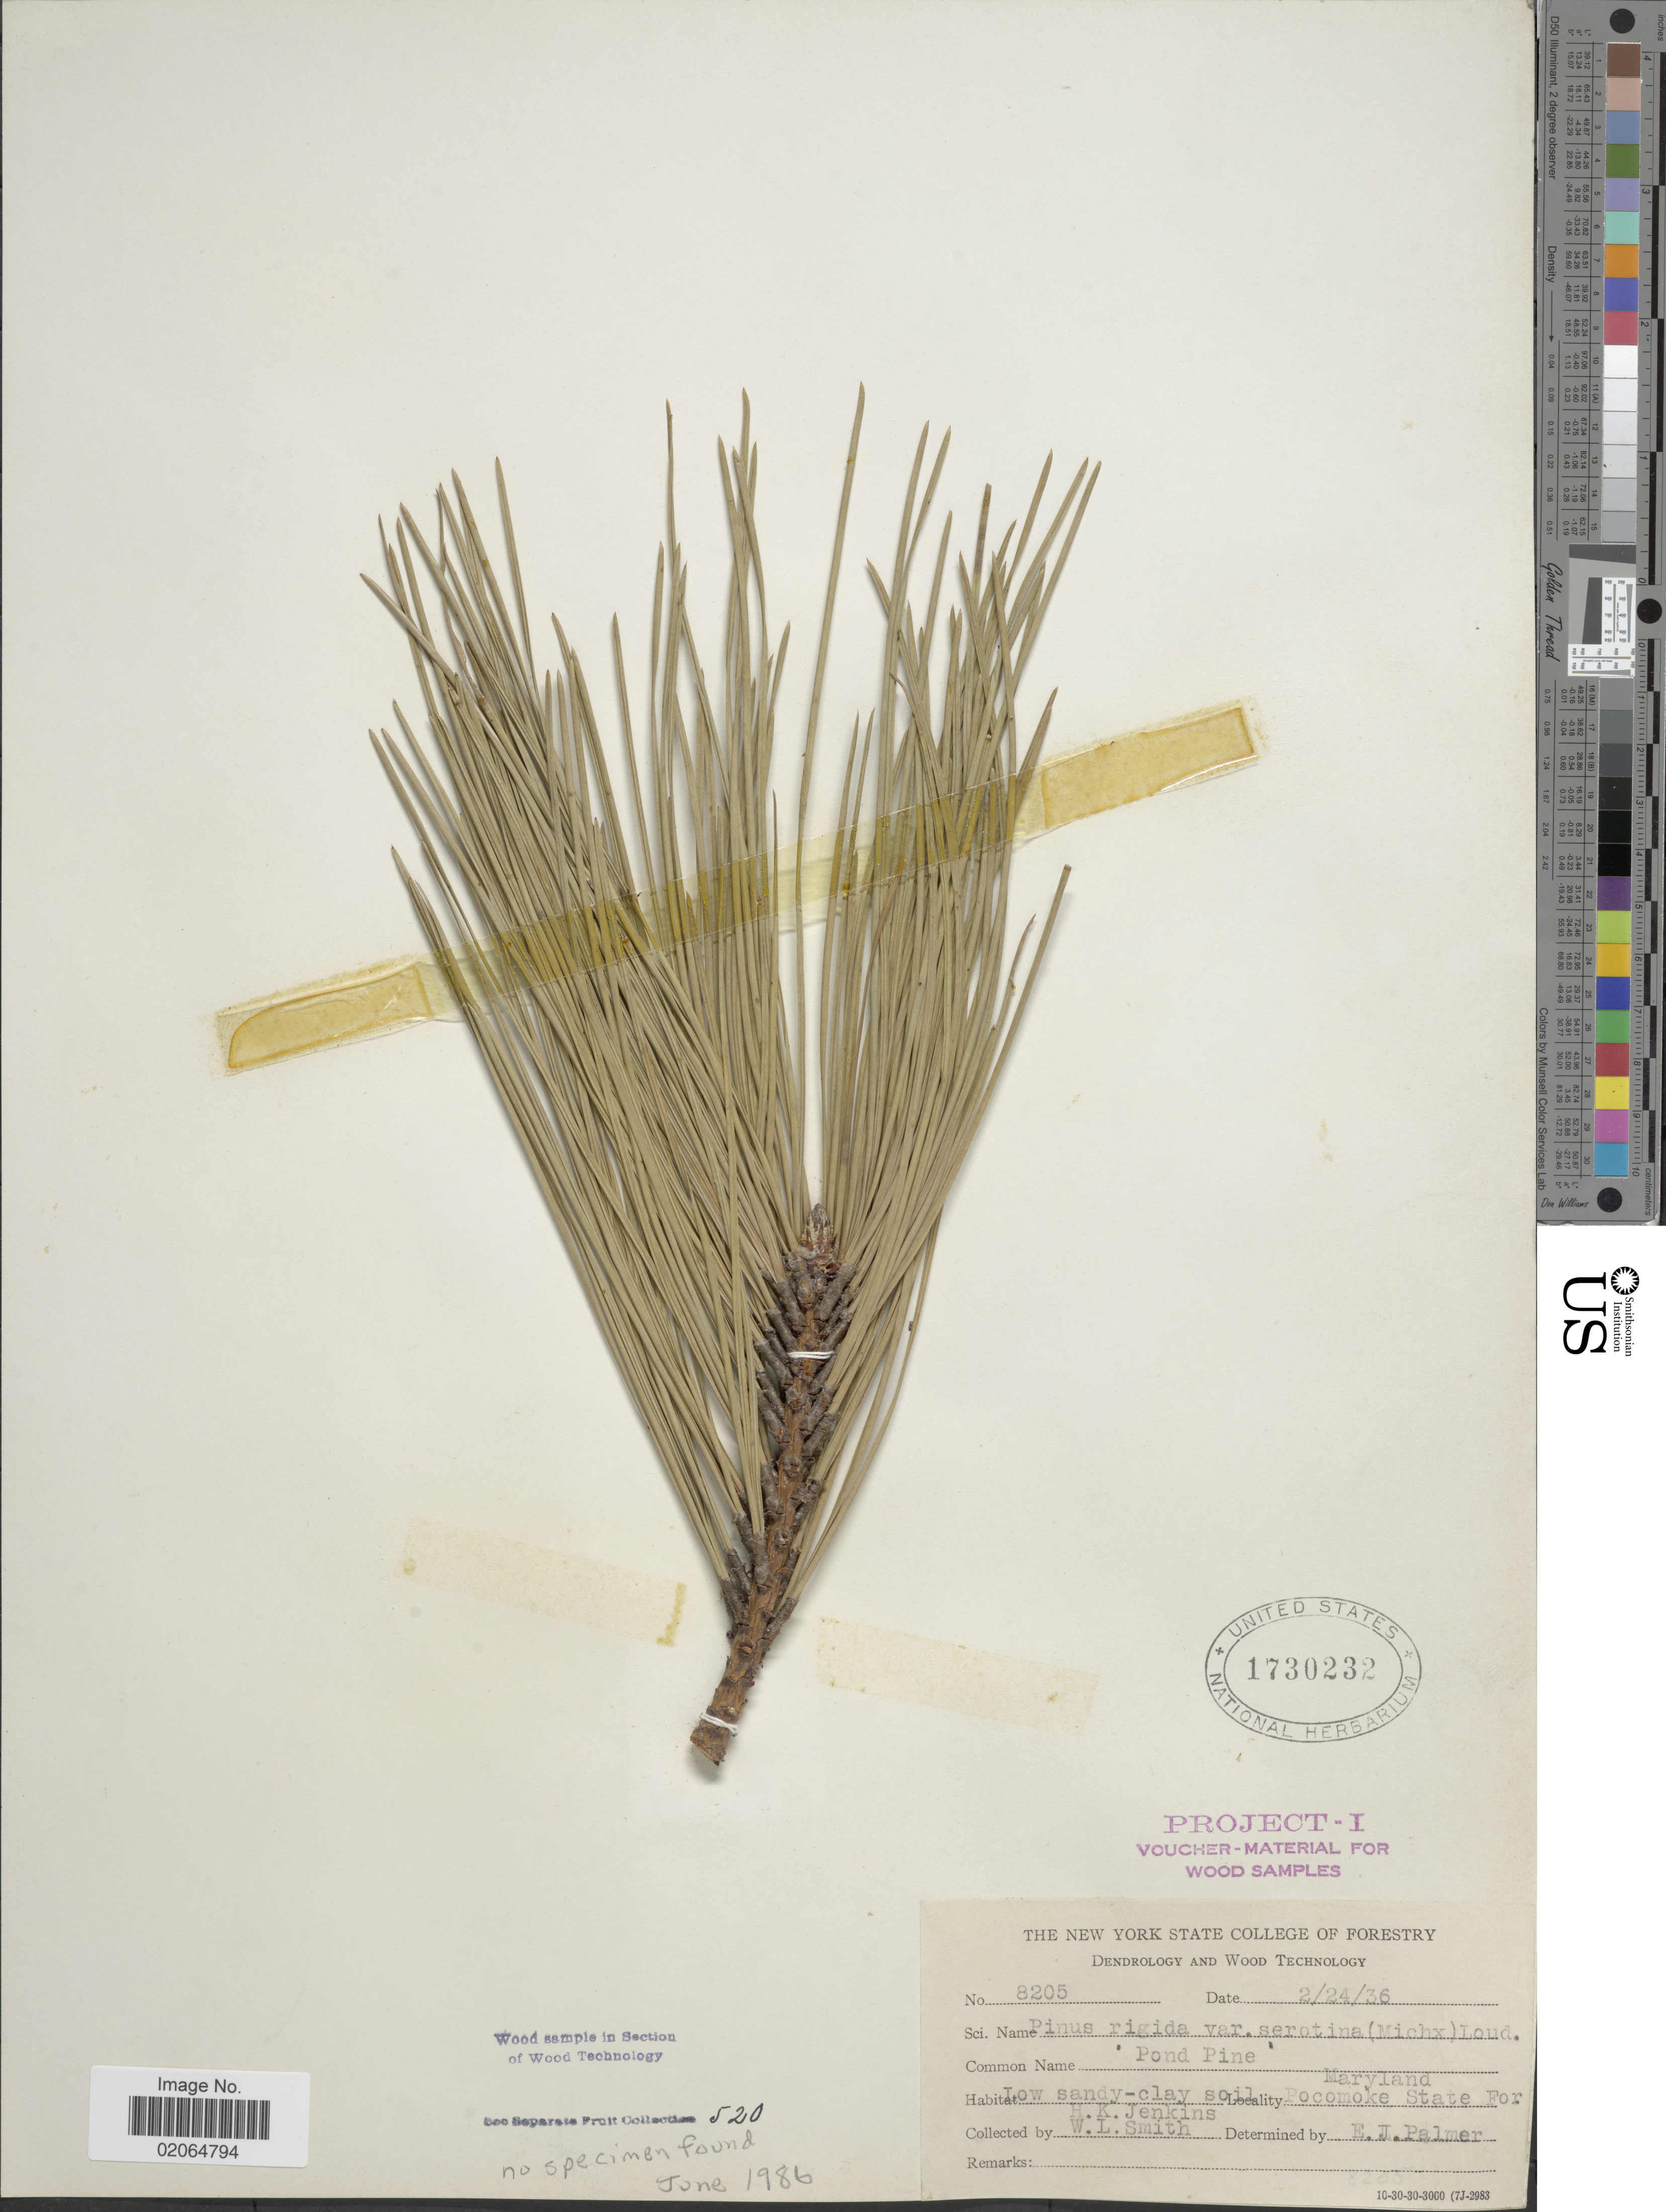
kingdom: Plantae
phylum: Tracheophyta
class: Pinopsida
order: Pinales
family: Pinaceae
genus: Pinus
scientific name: Pinus serotina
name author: Michx.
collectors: H. Jenkins & W. Smith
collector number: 8205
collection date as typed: Transcribed d/m/y: 24/2/36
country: United States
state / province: Maryland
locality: Pocomoke State For.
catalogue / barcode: US 1730232